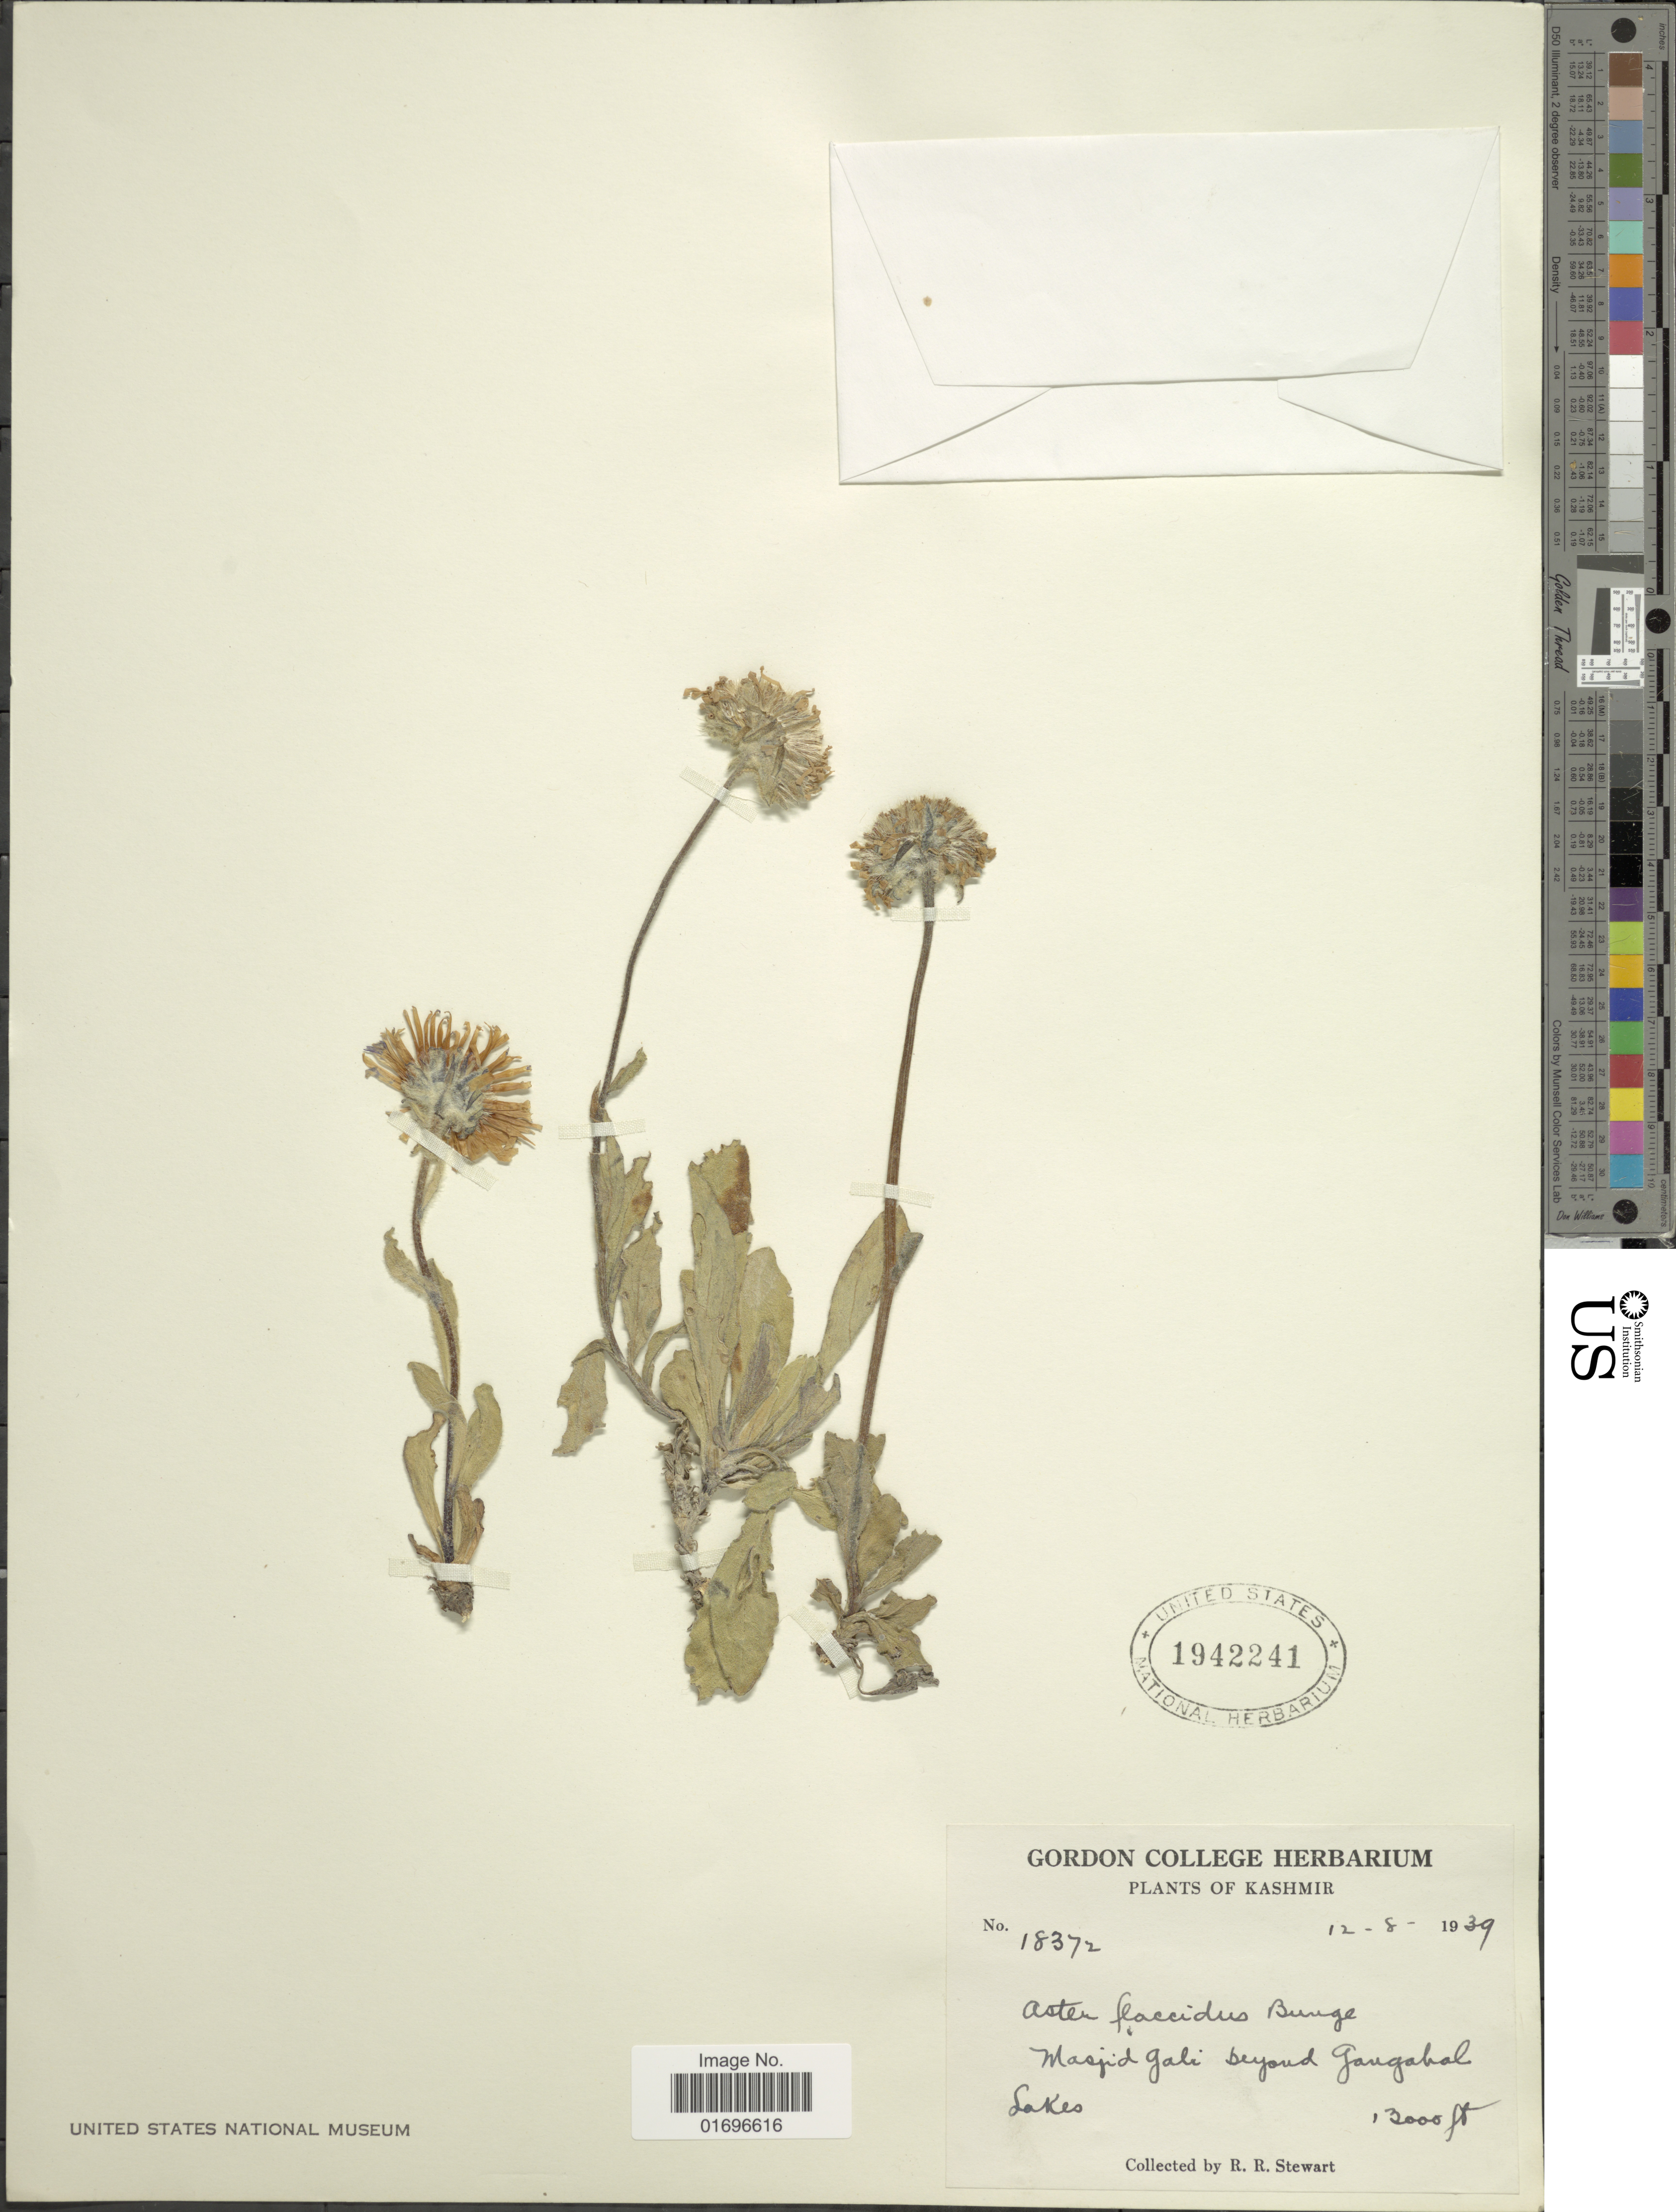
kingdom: Plantae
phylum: Tracheophyta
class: Magnoliopsida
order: Asterales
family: Asteraceae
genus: Aster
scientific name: Aster flaccidus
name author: Bunge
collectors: R. R. Stewart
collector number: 18372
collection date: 1939-08-12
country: India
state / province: Jammu and Kashmir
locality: Kashmir. Masjid Gali beyond Gangabal Lakes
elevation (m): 3962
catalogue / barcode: US 1942241